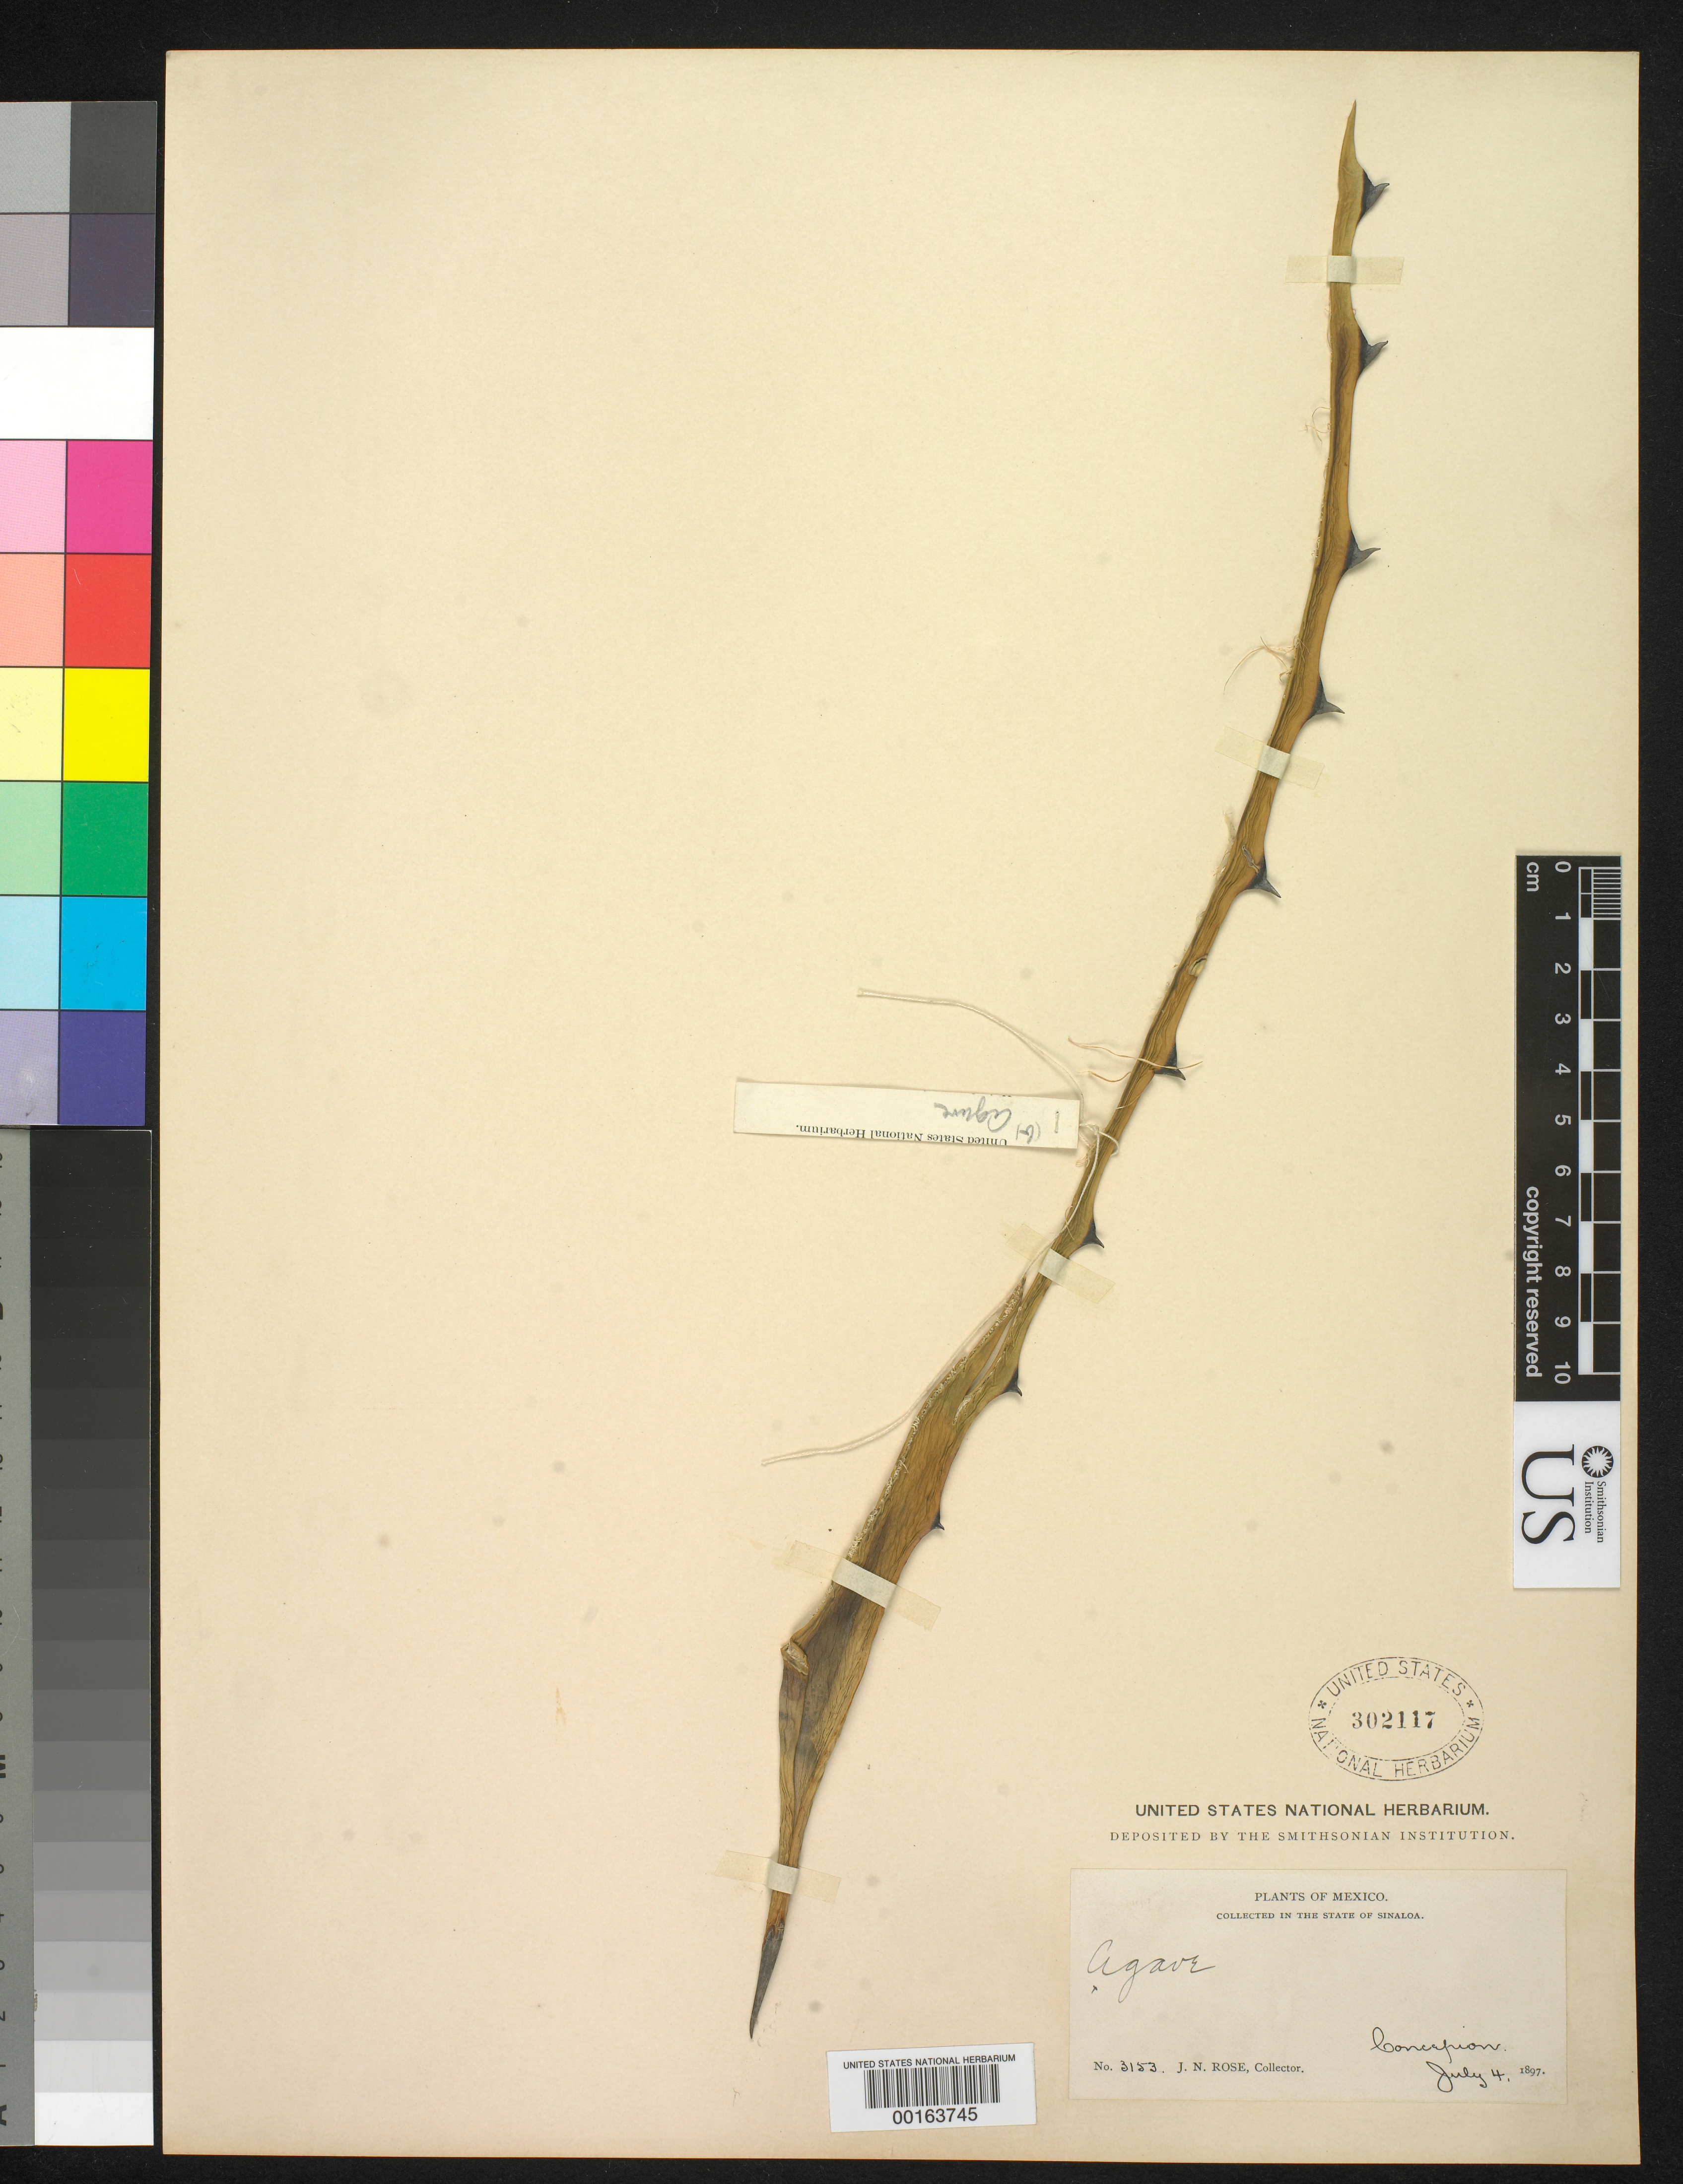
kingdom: Plantae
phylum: Tracheophyta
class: Liliopsida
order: Asparagales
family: Asparagaceae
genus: Agave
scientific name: Agave sp.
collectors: J. N. Rose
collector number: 3153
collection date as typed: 04 Jul 1897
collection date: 1897-07-04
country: Mexico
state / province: Sinaloa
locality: Concepcion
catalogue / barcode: US 302117